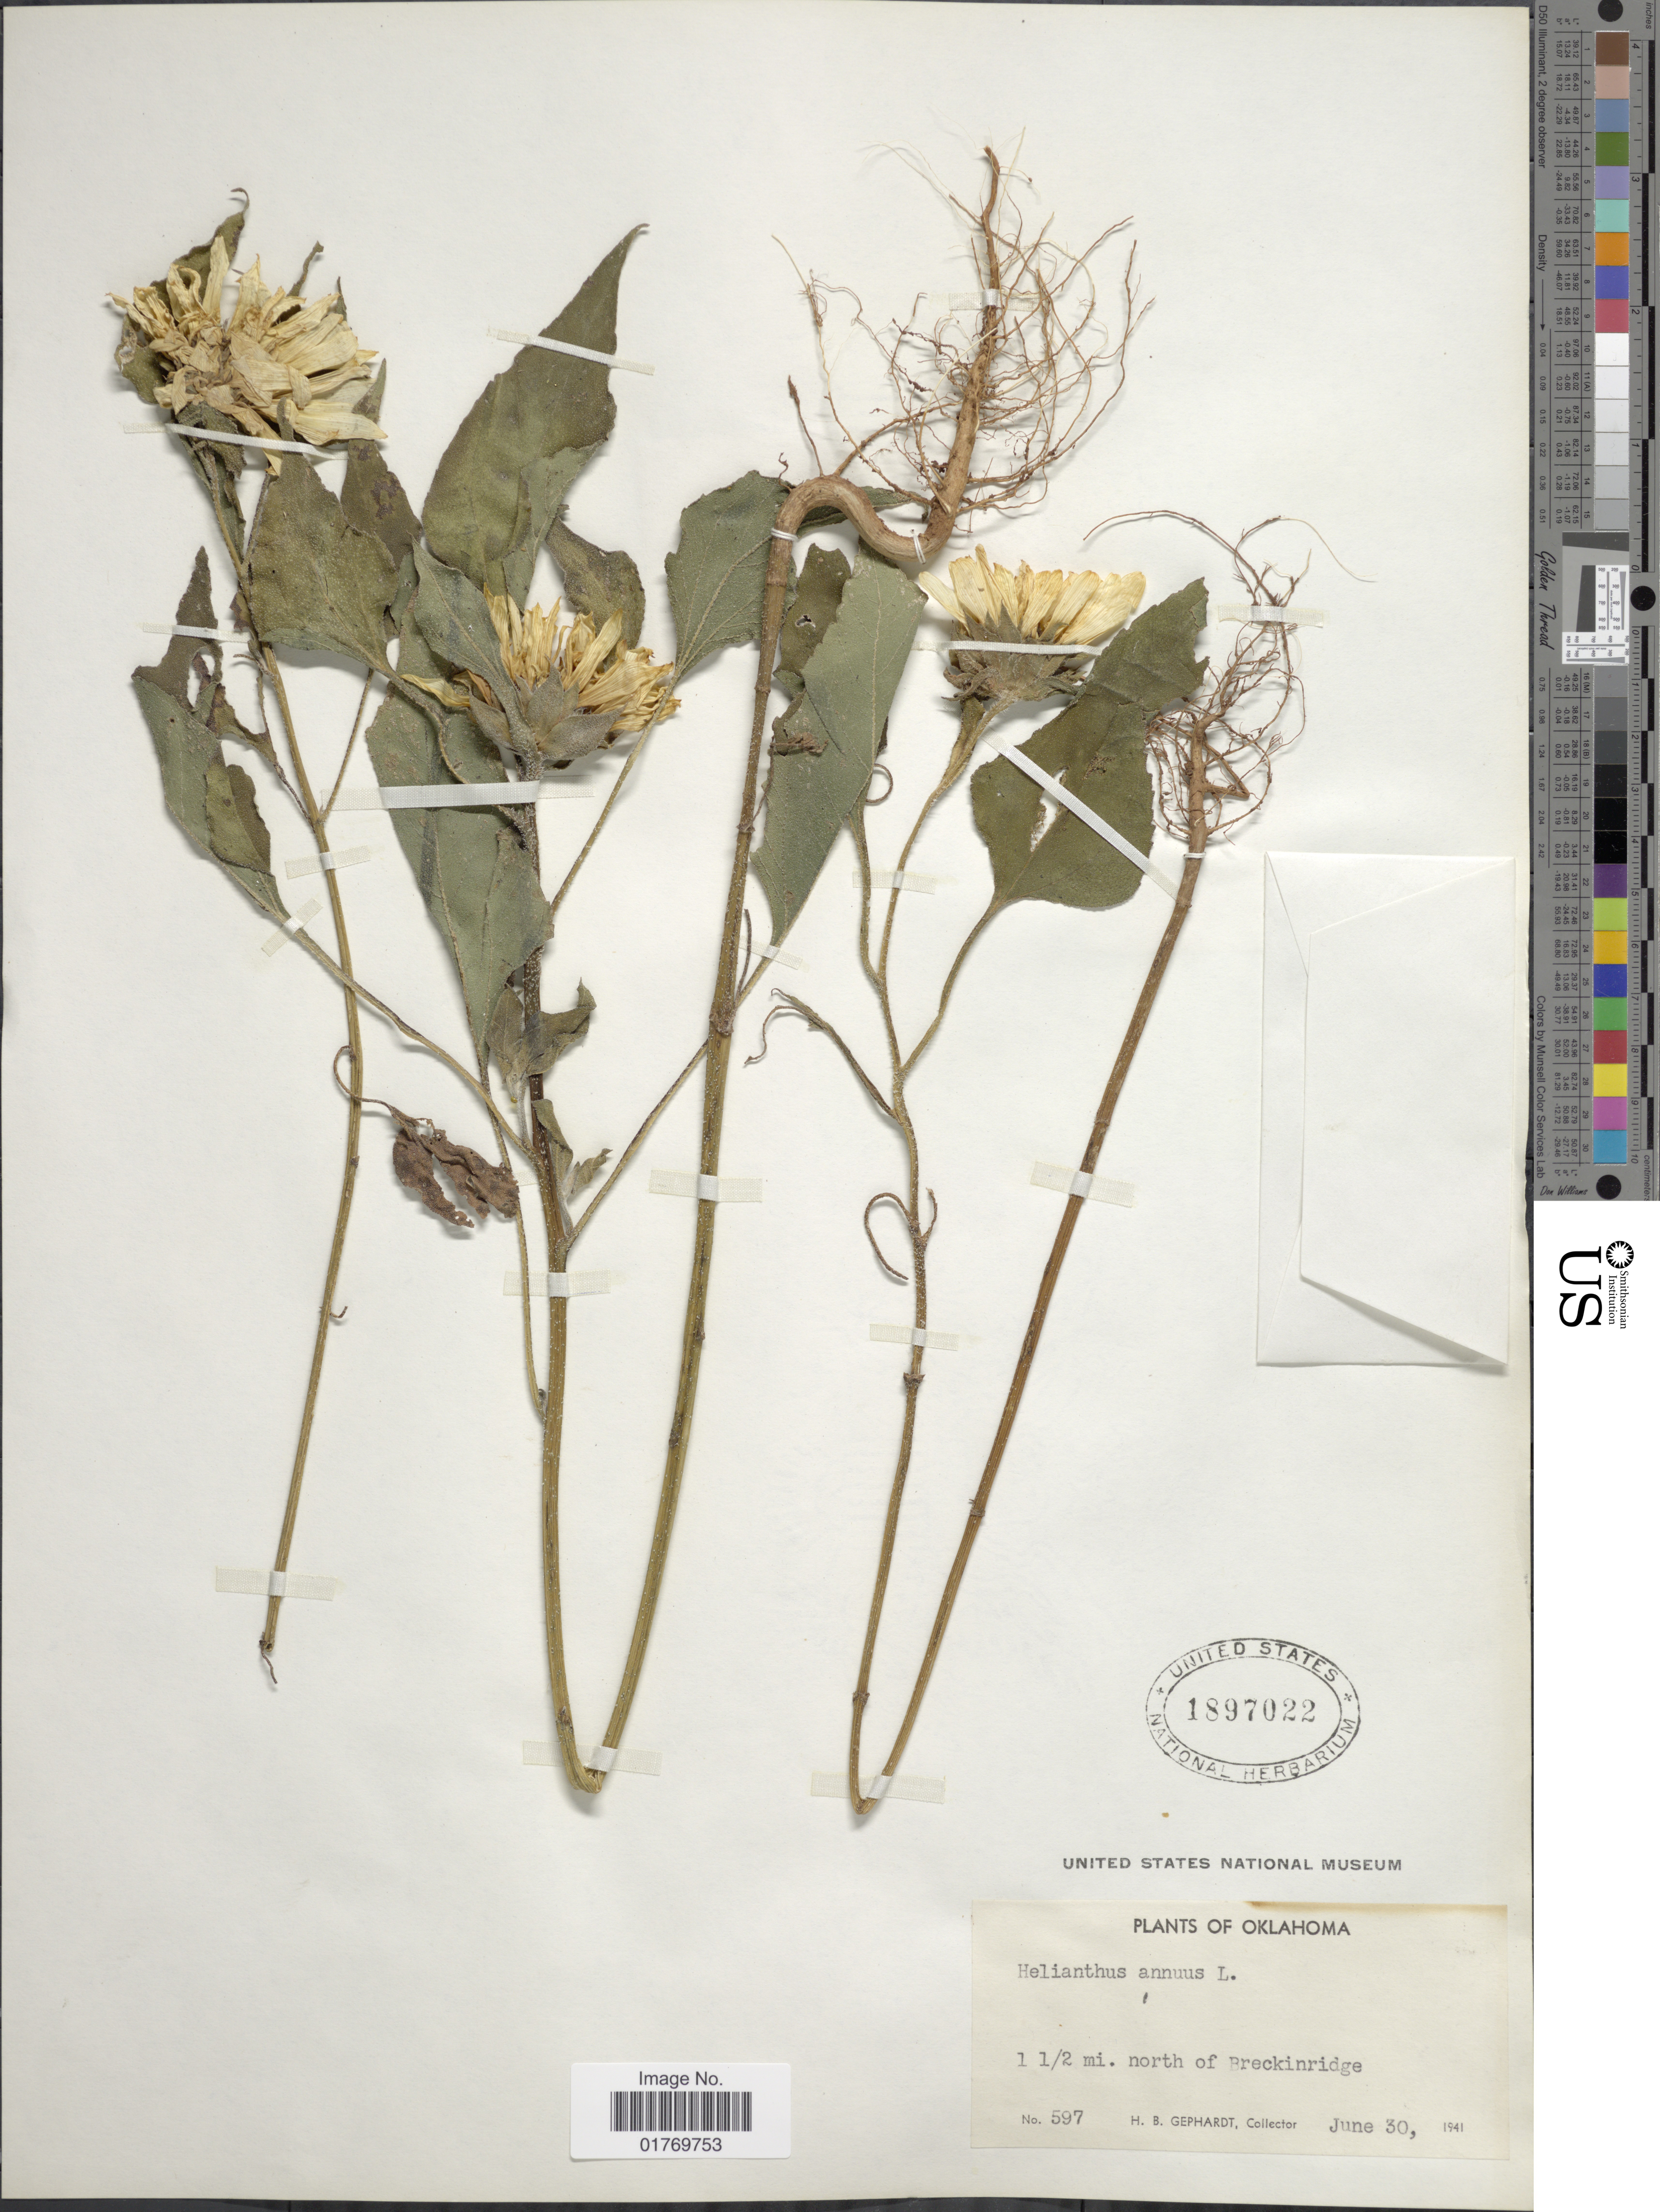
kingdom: Plantae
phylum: Tracheophyta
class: Magnoliopsida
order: Asterales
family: Asteraceae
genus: Helianthus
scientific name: Helianthus annuus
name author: L.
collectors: H. Gephardt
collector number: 597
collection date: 1941-06-30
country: United States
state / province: Oklahoma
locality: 1 1/2 mi. north of Breckinridge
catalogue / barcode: US 1897022